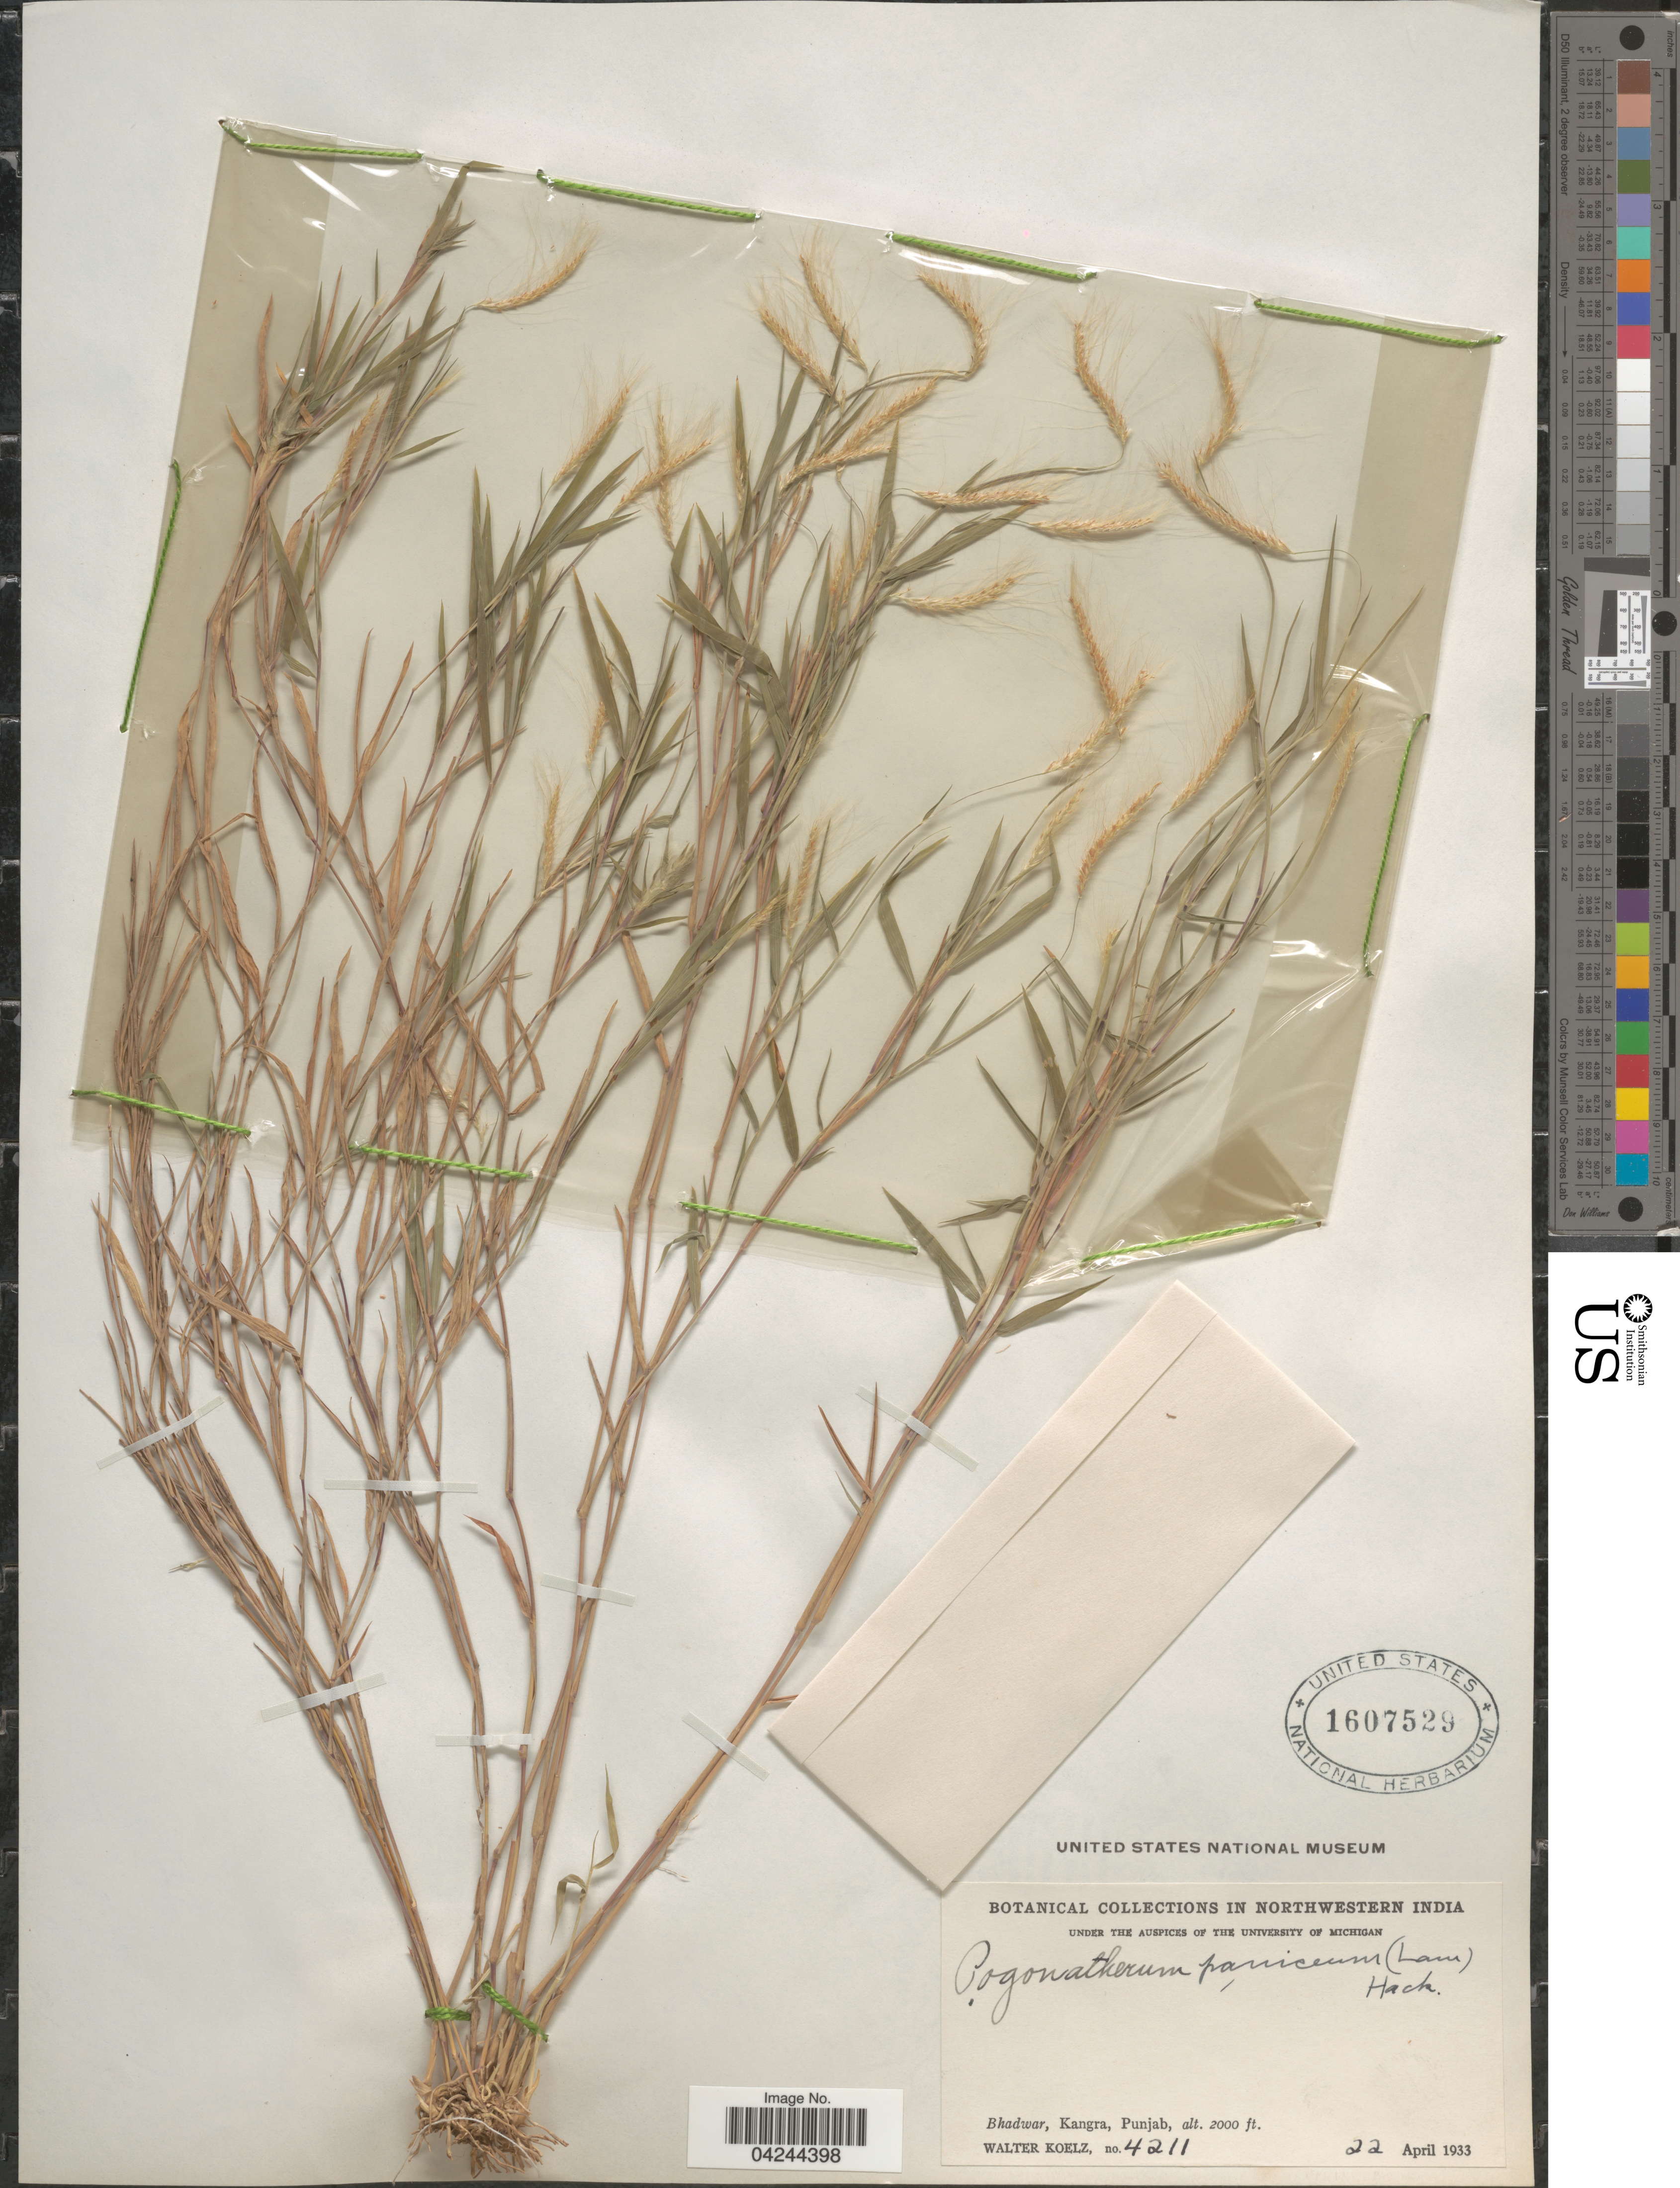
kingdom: Plantae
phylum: Tracheophyta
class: Liliopsida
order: Poales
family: Poaceae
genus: Pogonatherum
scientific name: Pogonatherum crinitum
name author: (Thunb.) Kunth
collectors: W. N. Koelz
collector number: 4211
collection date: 1933-04-22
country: India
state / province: Punjab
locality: Northwestern India. Bhadwar, Kangra.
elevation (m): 610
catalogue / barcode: US 1607529